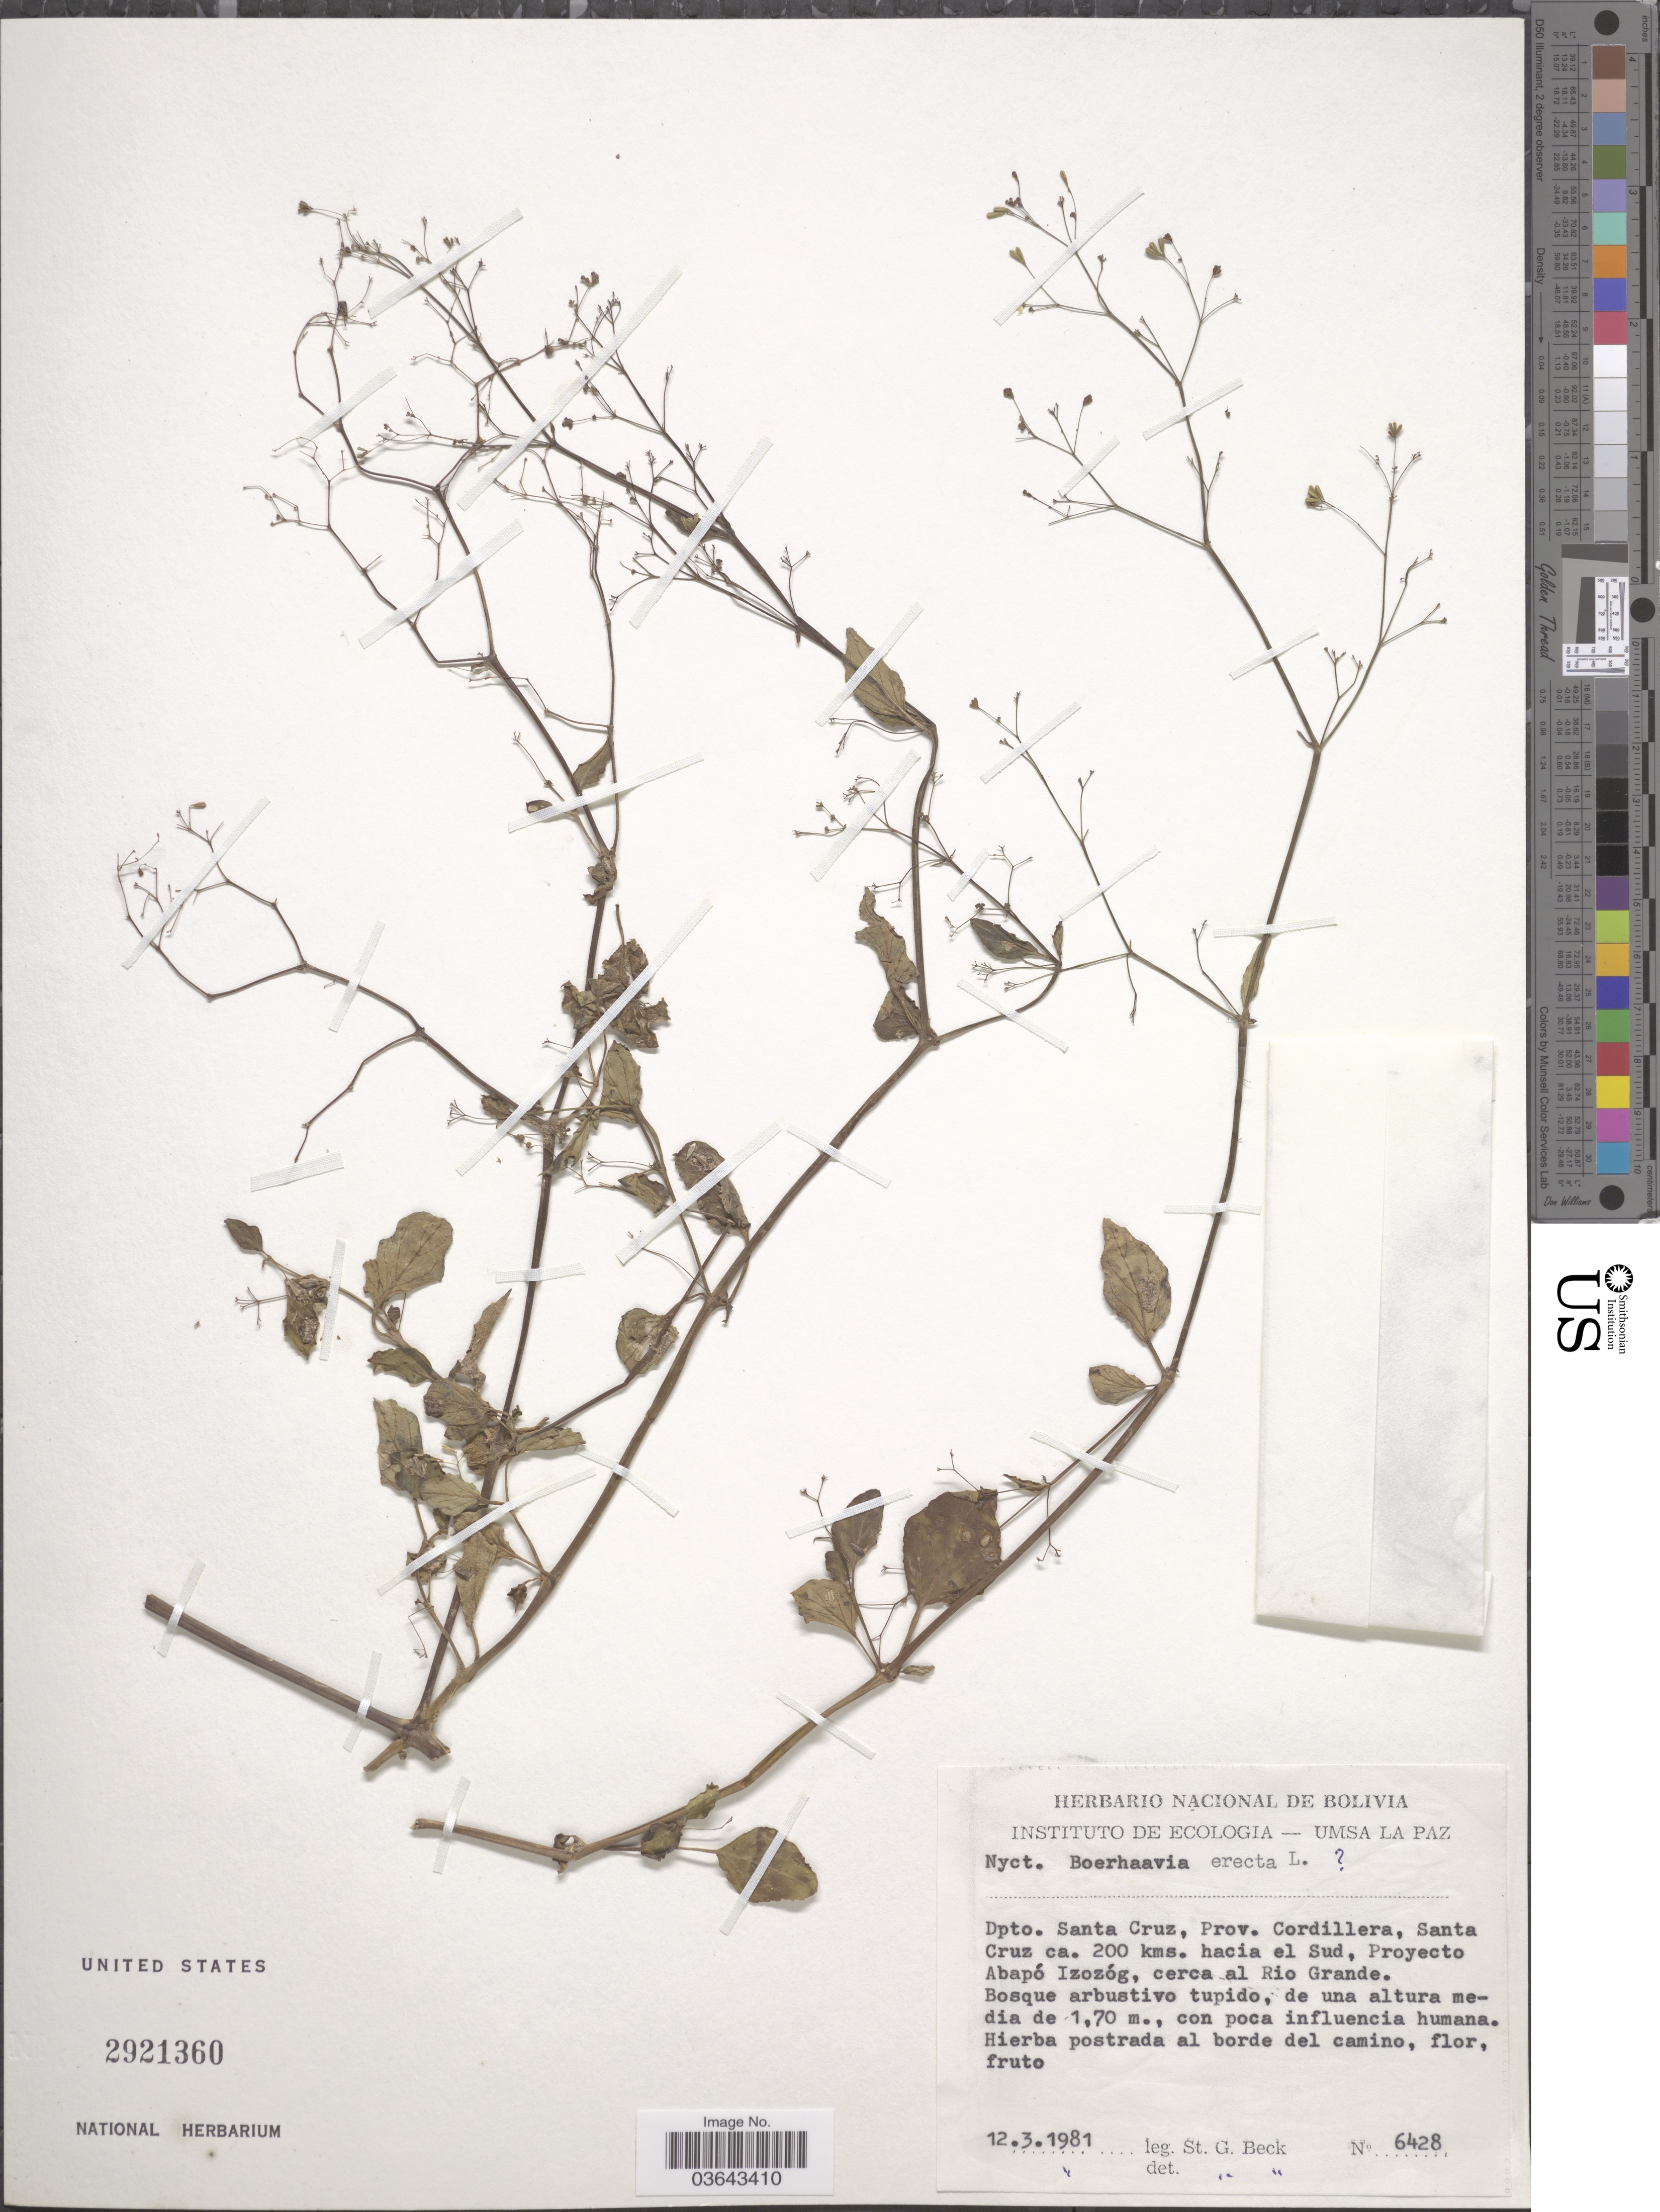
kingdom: Plantae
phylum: Tracheophyta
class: Magnoliopsida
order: Caryophyllales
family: Nyctaginaceae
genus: Boerhavia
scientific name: Boerhavia erecta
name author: L.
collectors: S. G. Beck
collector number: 6428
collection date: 1981-03-12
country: Bolivia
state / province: Santa Cruz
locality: Dpto. Santa Cruz, Prov. Cordillera, Santa Cruz ca. 200 kms. hacia el Sud, Proyecto Abapó Izozóg, cerca al Rio Grande.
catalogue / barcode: US 2921360